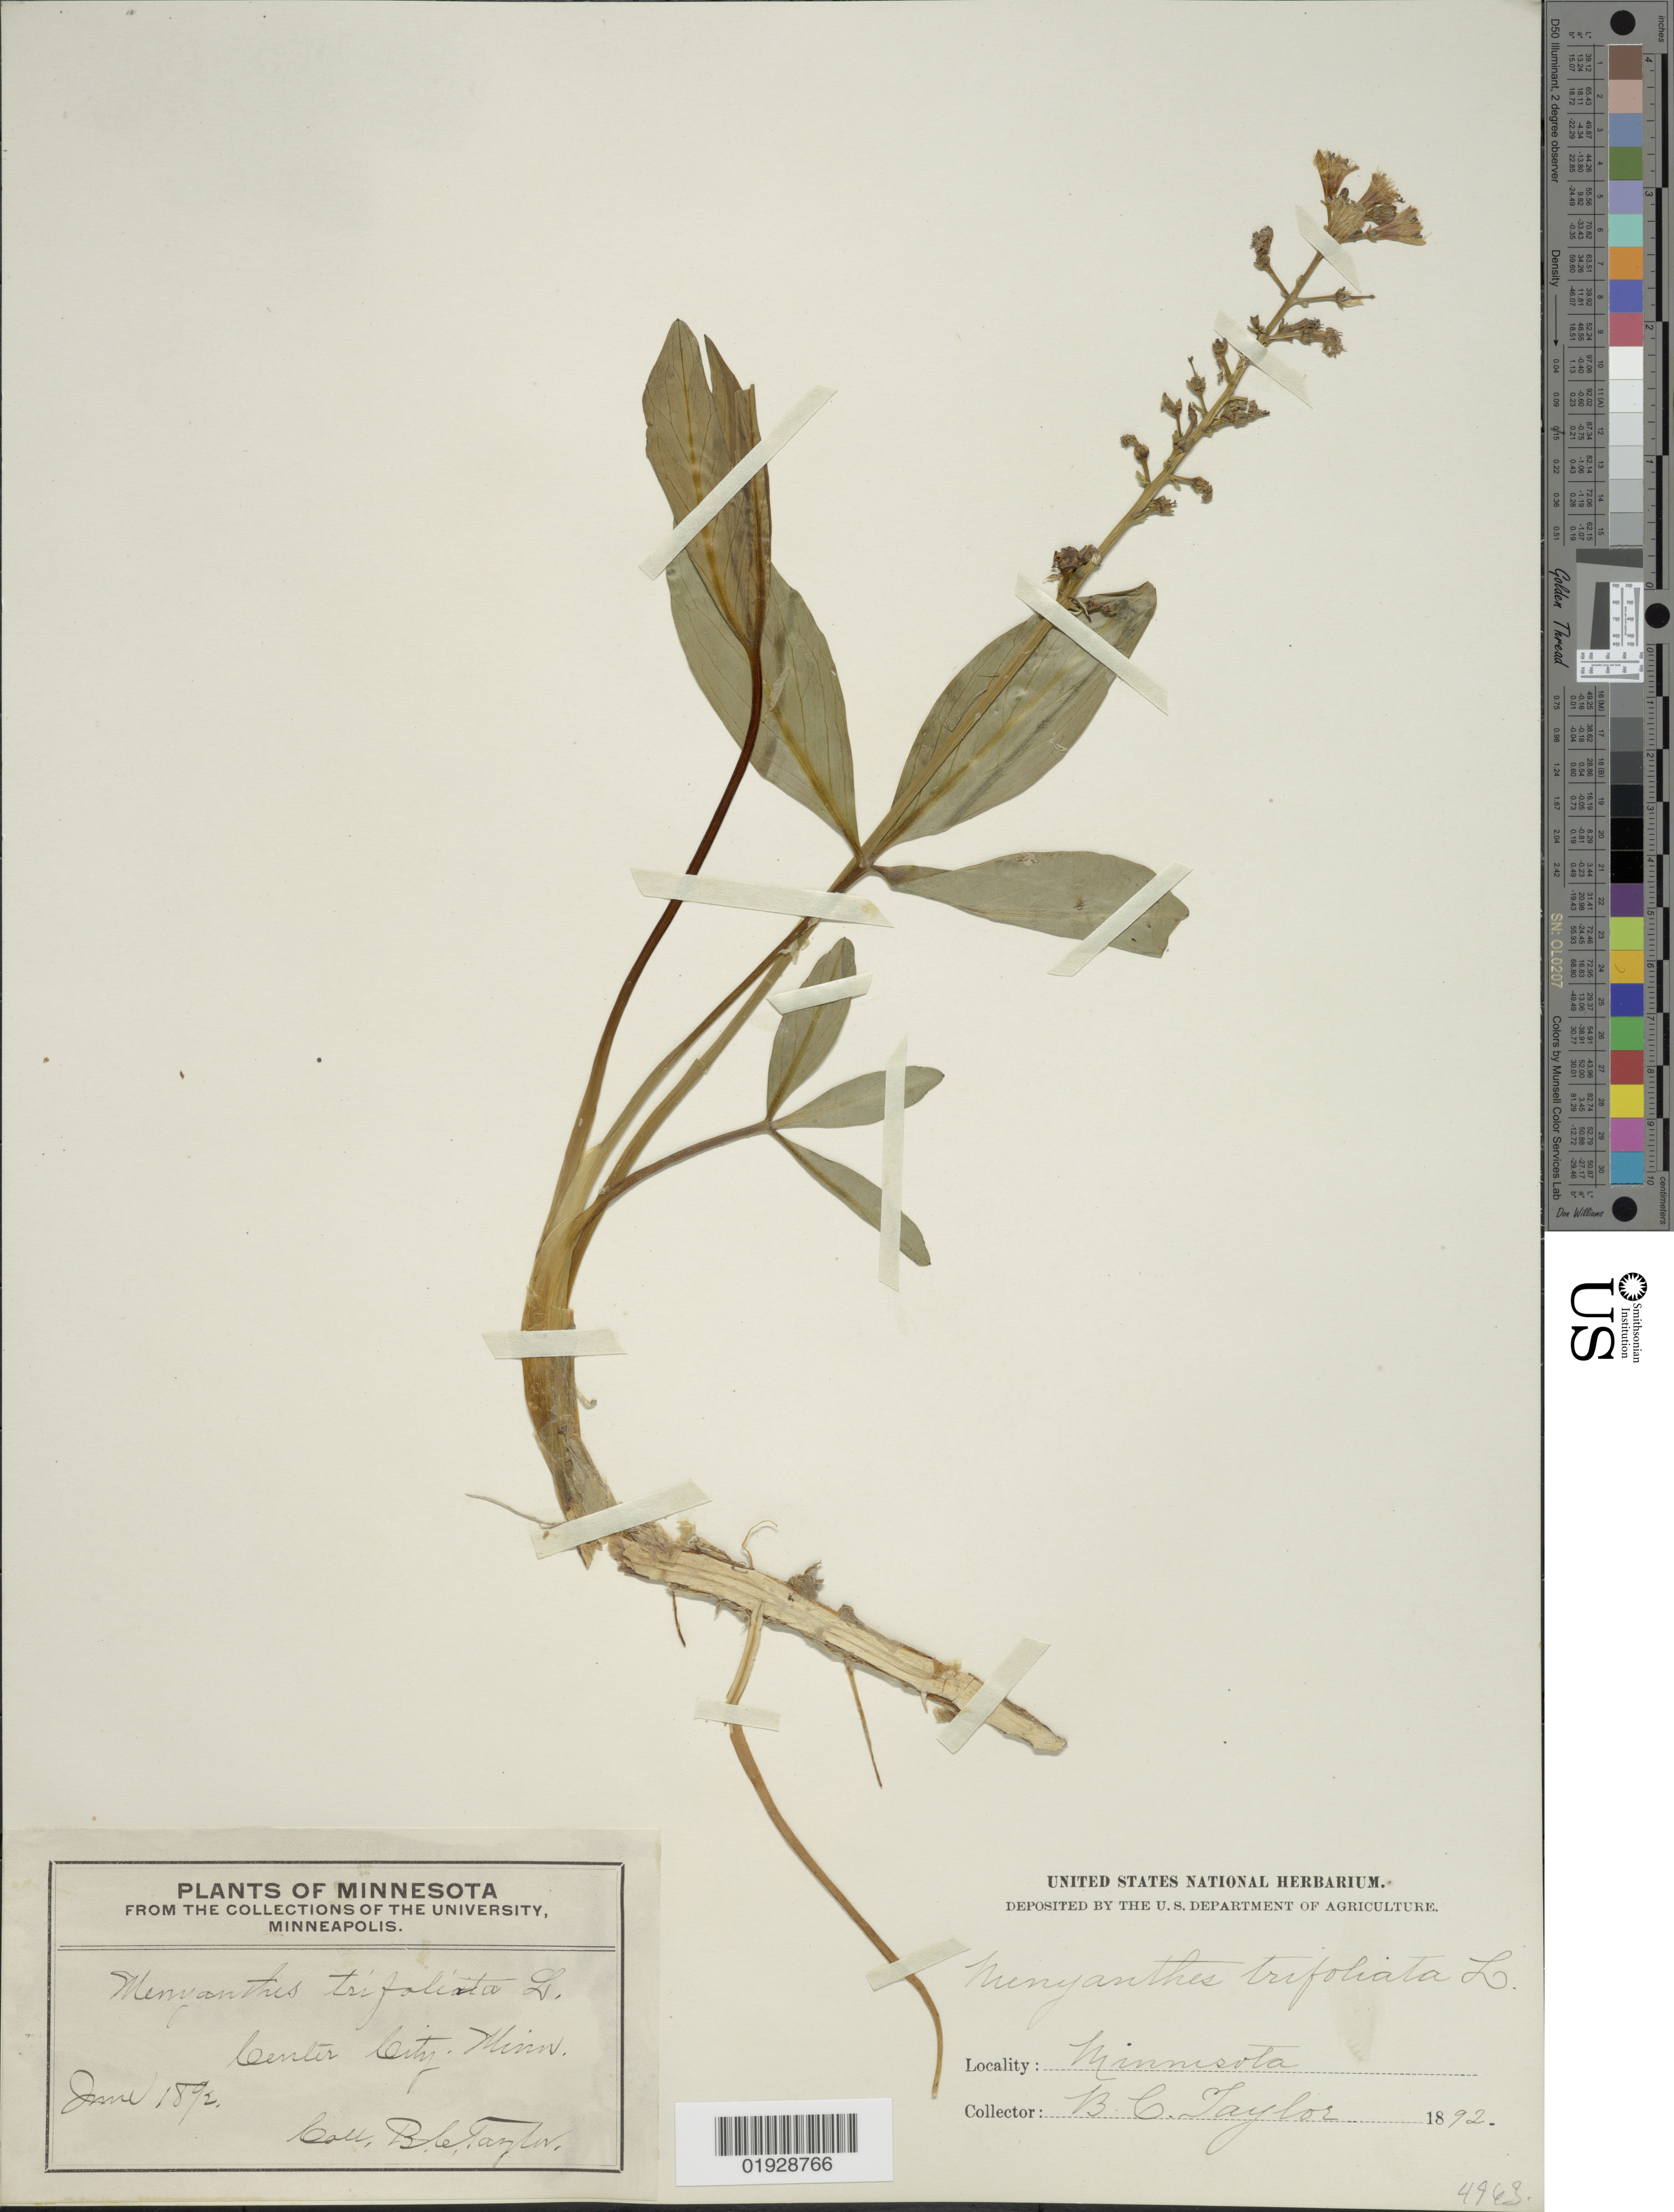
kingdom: Plantae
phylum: Tracheophyta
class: Magnoliopsida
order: Asterales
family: Menyanthaceae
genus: Menyanthes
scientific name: Menyanthes trifoliata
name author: L.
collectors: B. C. Taylor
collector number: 4963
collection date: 1892-06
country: United States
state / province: Minnesota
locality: Center City.